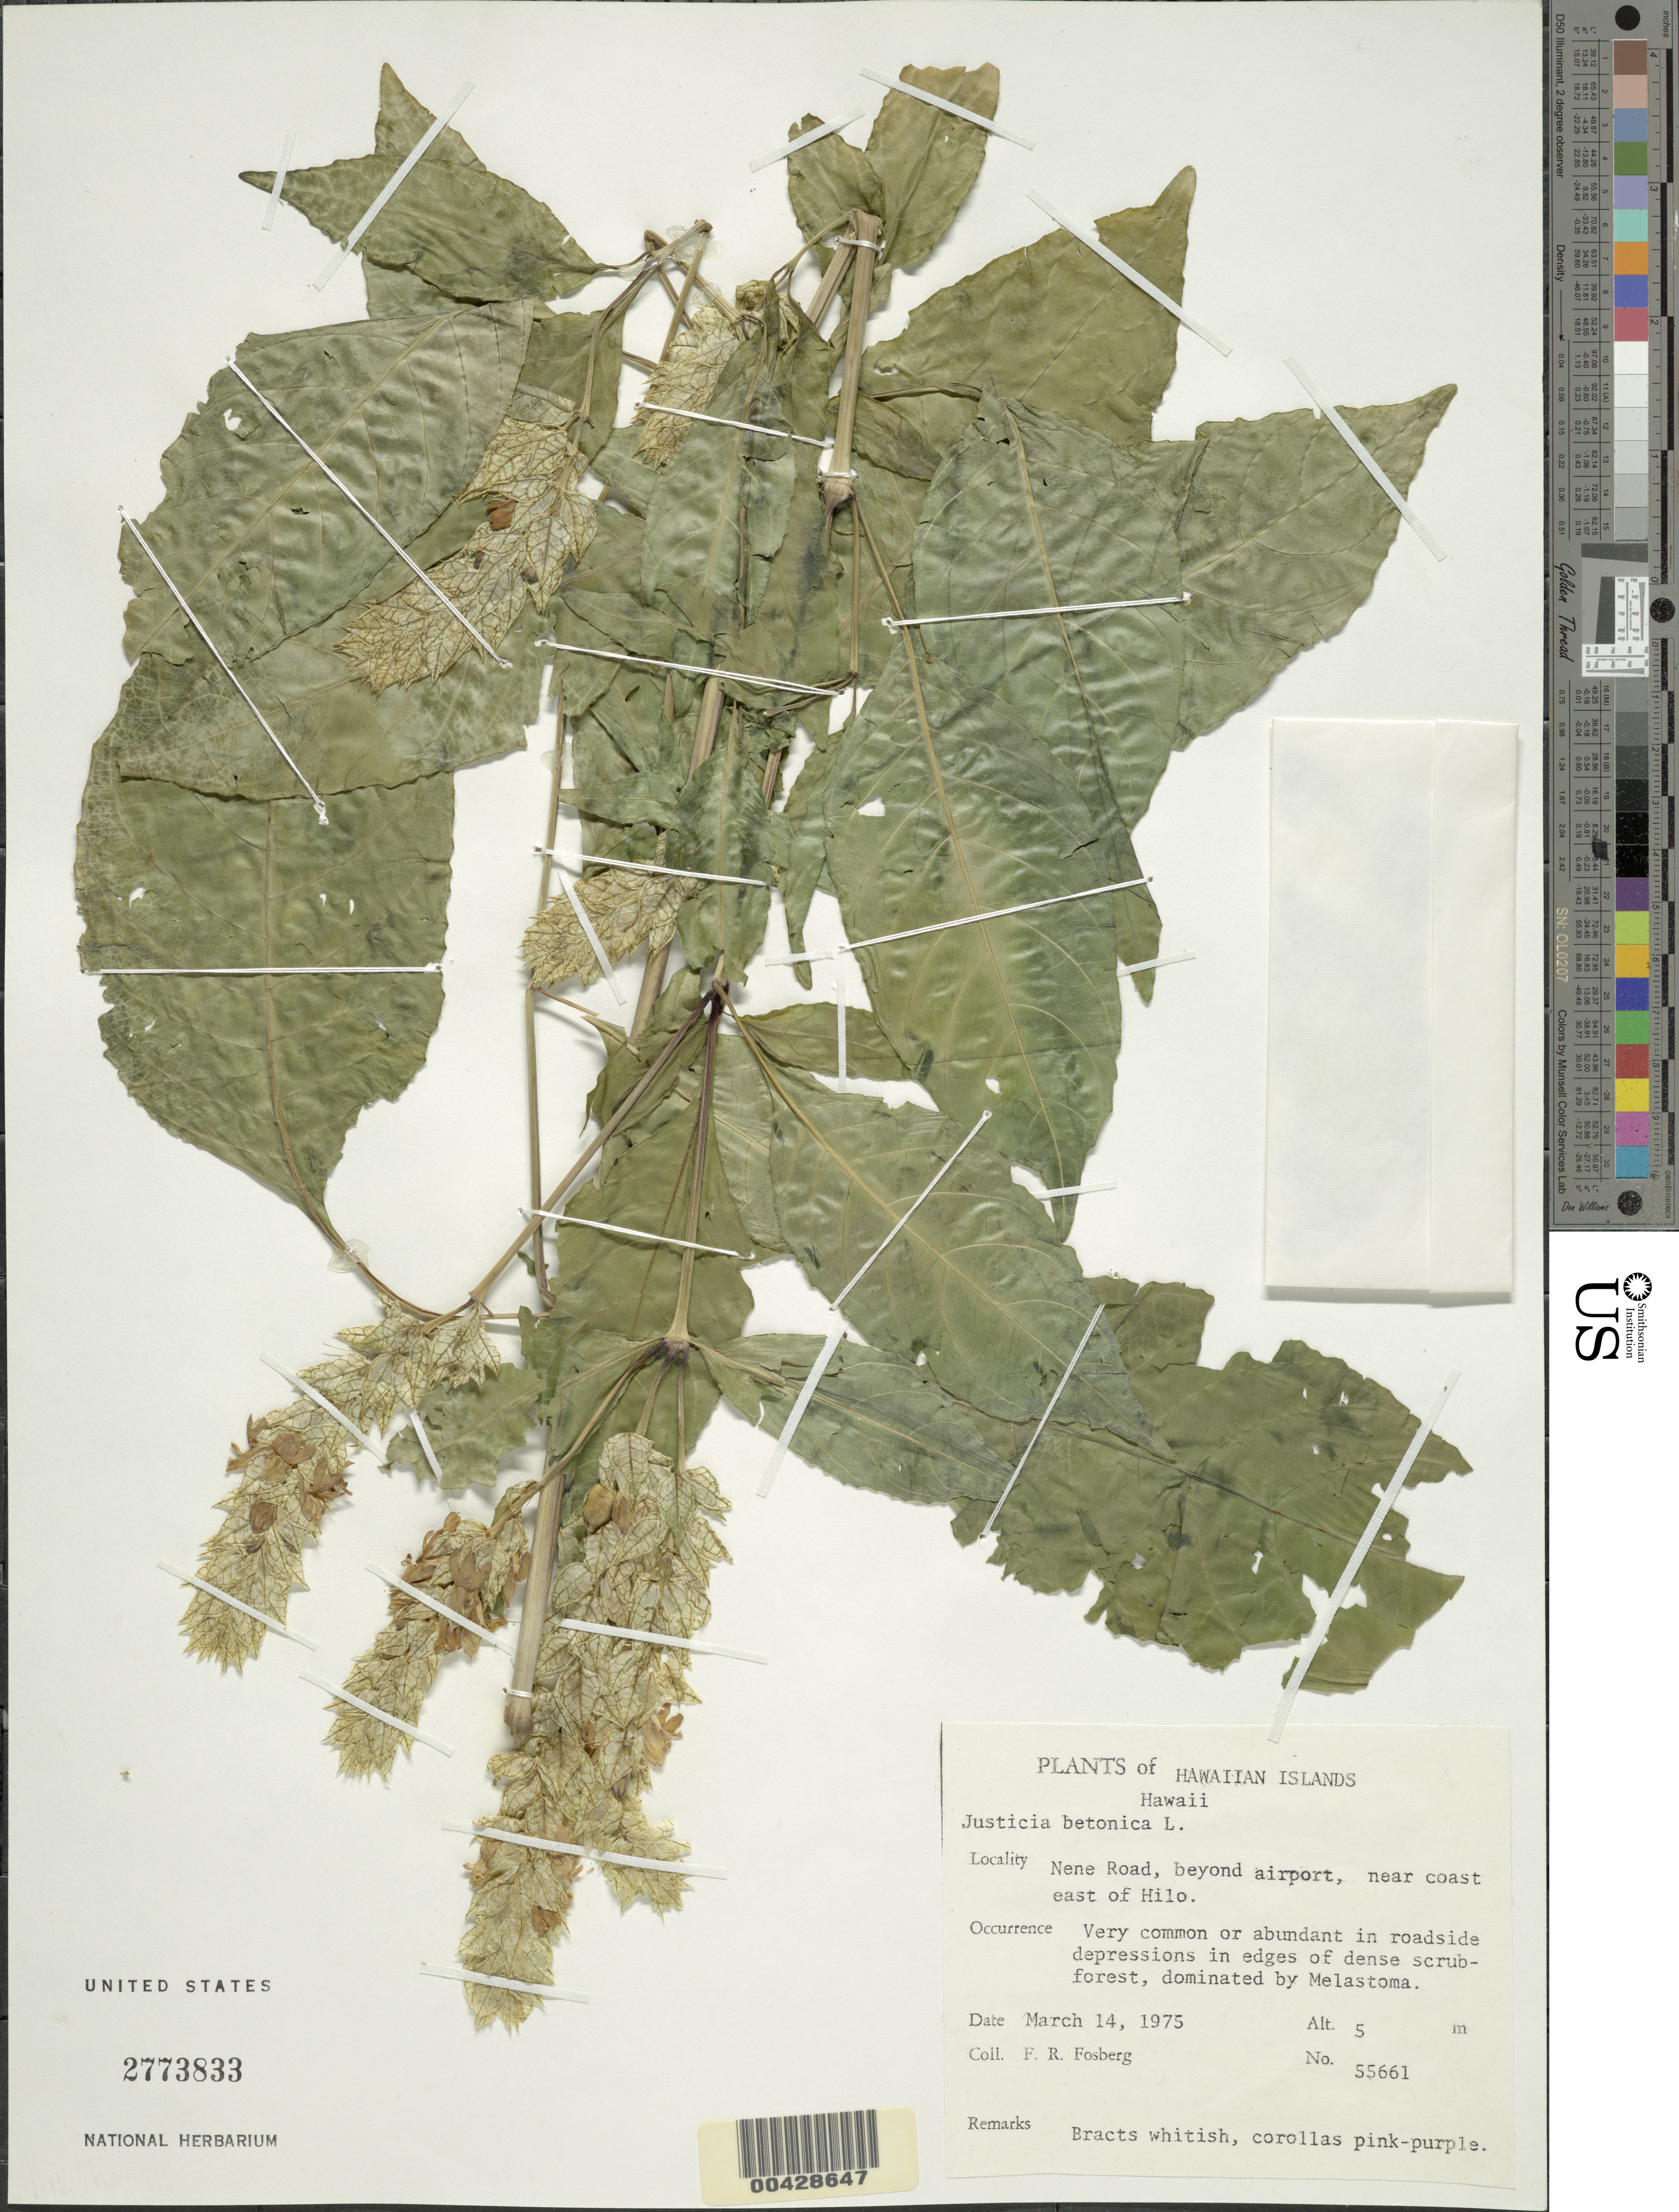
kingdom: Plantae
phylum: Tracheophyta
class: Magnoliopsida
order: Lamiales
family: Acanthaceae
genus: Justicia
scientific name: Justicia betonica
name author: L.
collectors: F. R. Fosberg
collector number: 55661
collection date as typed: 14 Mar 1975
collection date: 1975-03-14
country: United States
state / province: Hawaii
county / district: Hawaii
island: Hawaii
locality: Nene Road, beyond airport, near coast east of Hilo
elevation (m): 5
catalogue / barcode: US 2773833